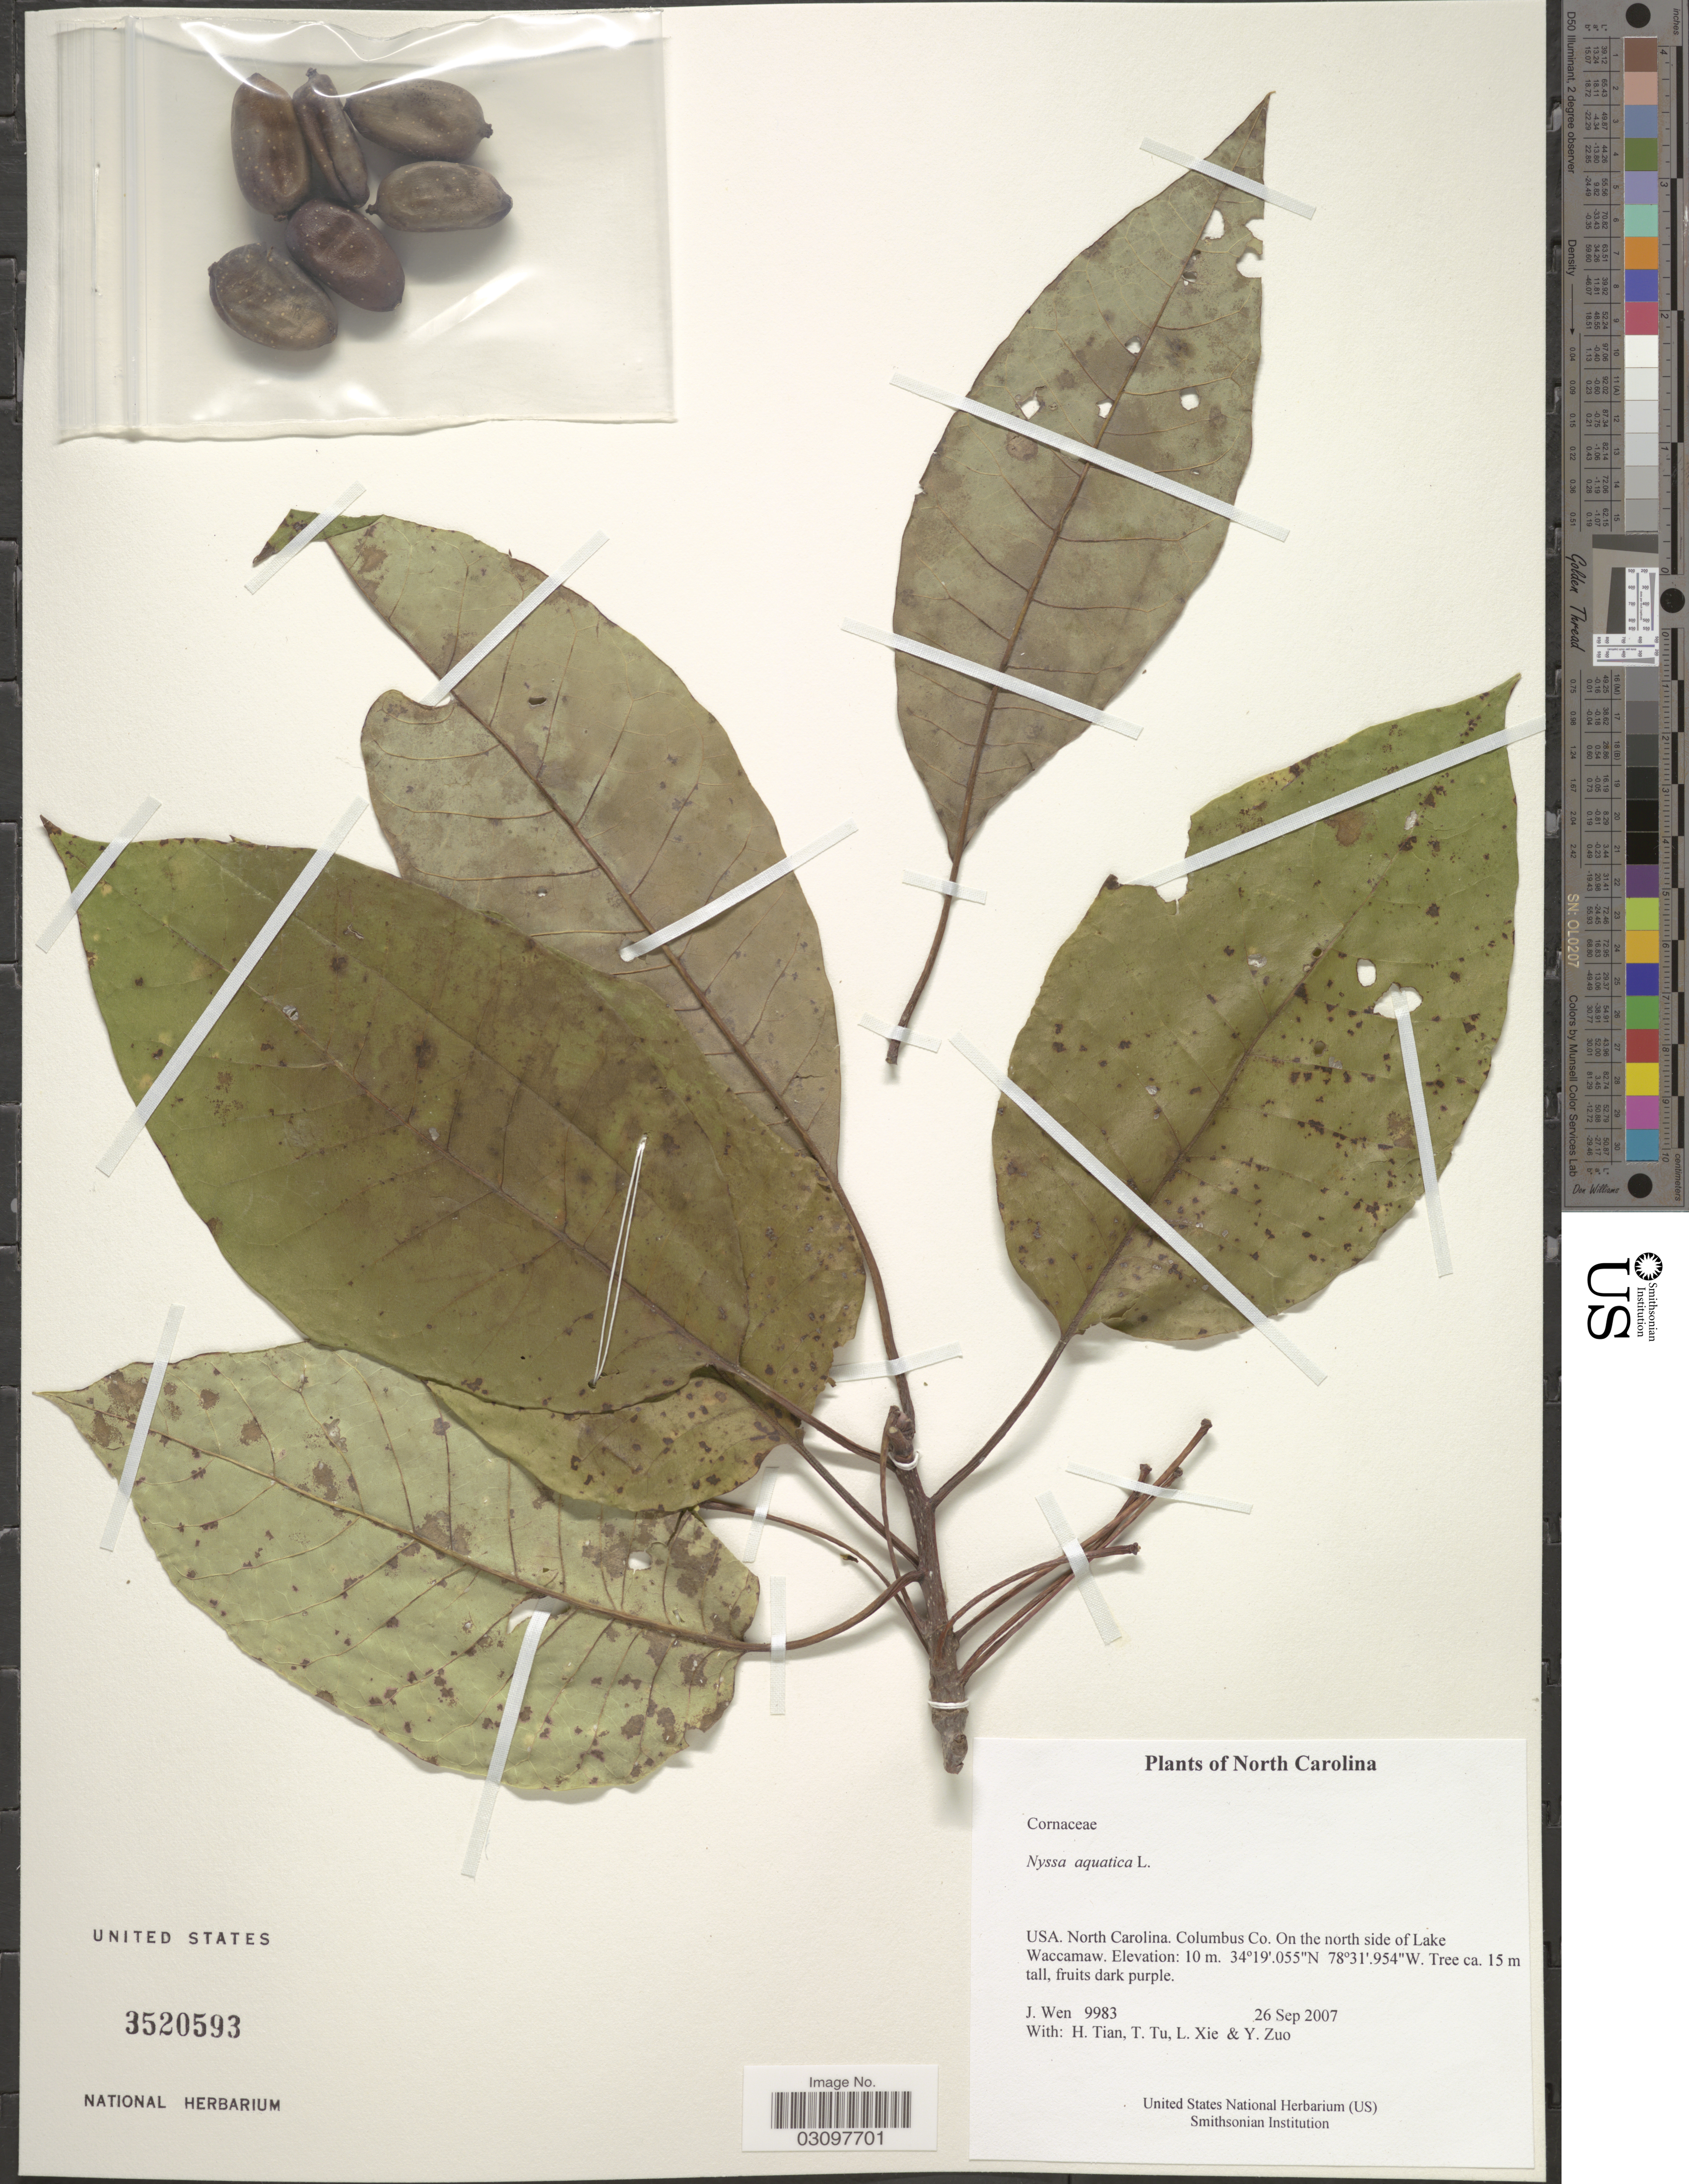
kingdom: Plantae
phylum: Tracheophyta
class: Magnoliopsida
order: Cornales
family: Nyssaceae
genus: Nyssa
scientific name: Nyssa aquatica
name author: L.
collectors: J. Wen, H. Tian, T. Tu, L. Xie & Y. Zuo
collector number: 9983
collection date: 2007-09-26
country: United States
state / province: North Carolina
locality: Columbus Co. On the north side of Lake Waccamaw.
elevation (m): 10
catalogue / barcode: US 3520593